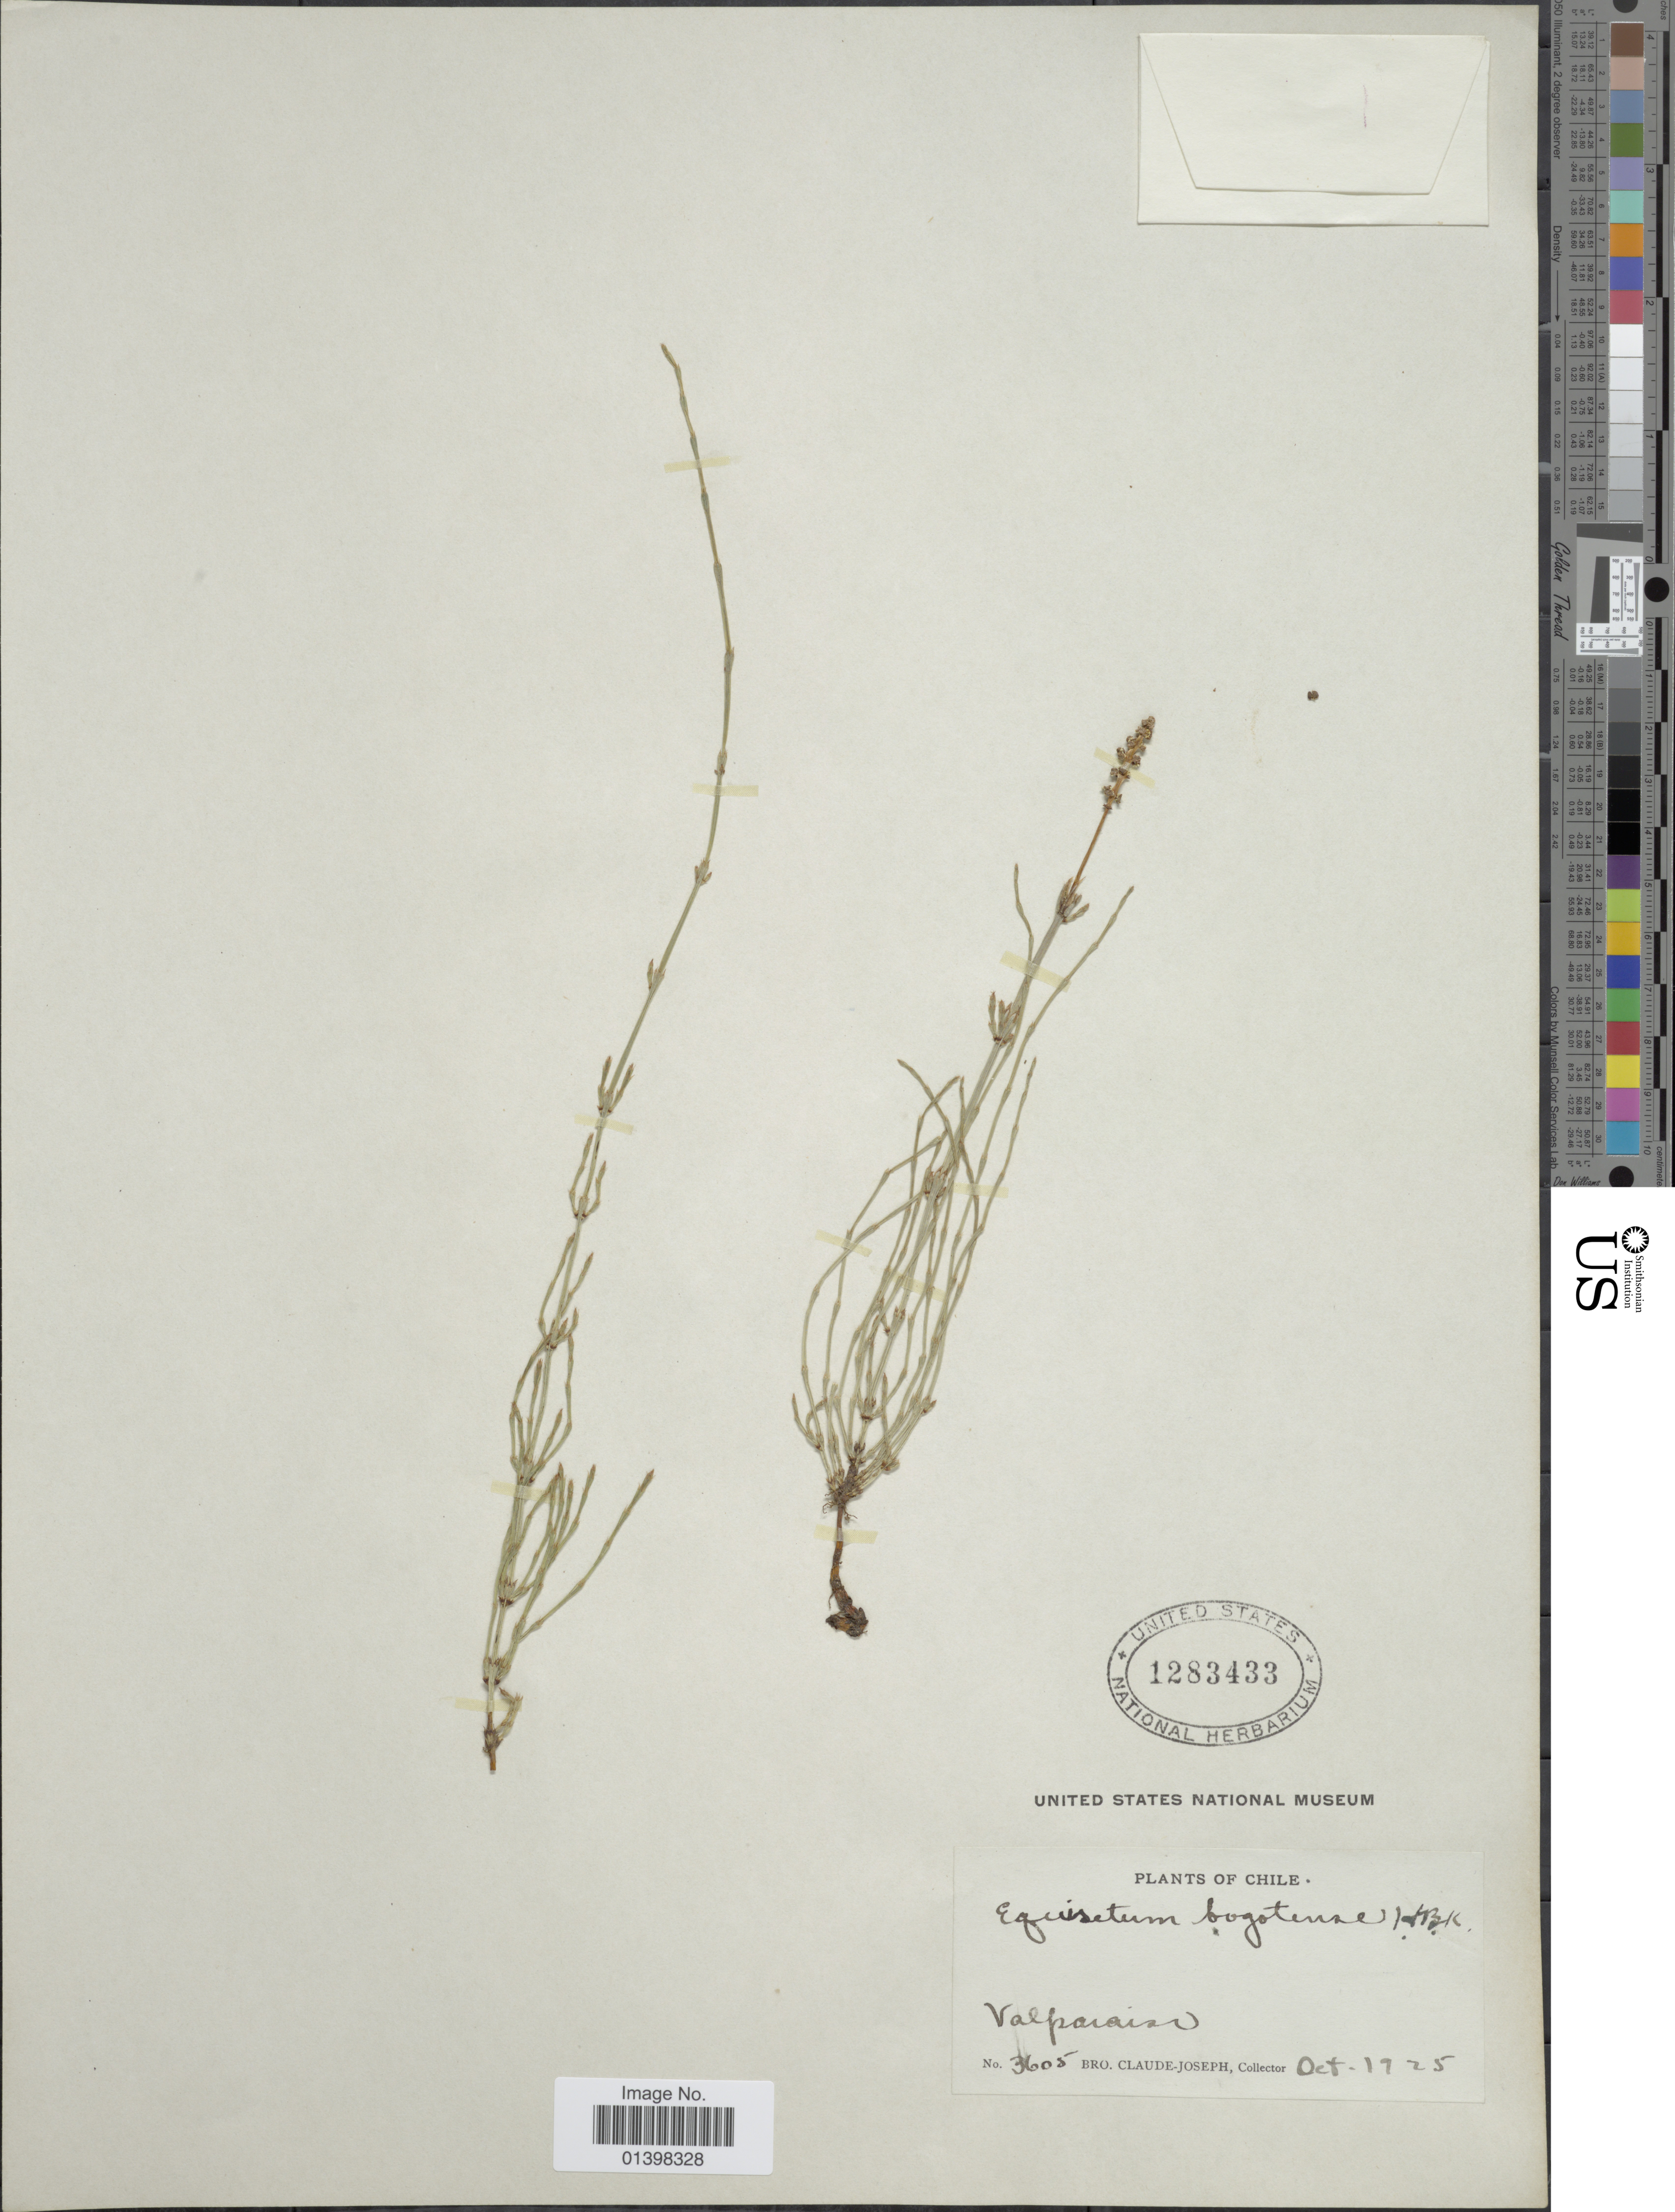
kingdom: Plantae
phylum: Tracheophyta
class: Polypodiopsida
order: Equisetales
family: Equisetaceae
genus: Equisetum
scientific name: Equisetum bogotense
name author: Kunth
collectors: Bro. Claude-Joseph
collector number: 3605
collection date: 1925-10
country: Chile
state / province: Valparaíso (V)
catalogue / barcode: US 1283433